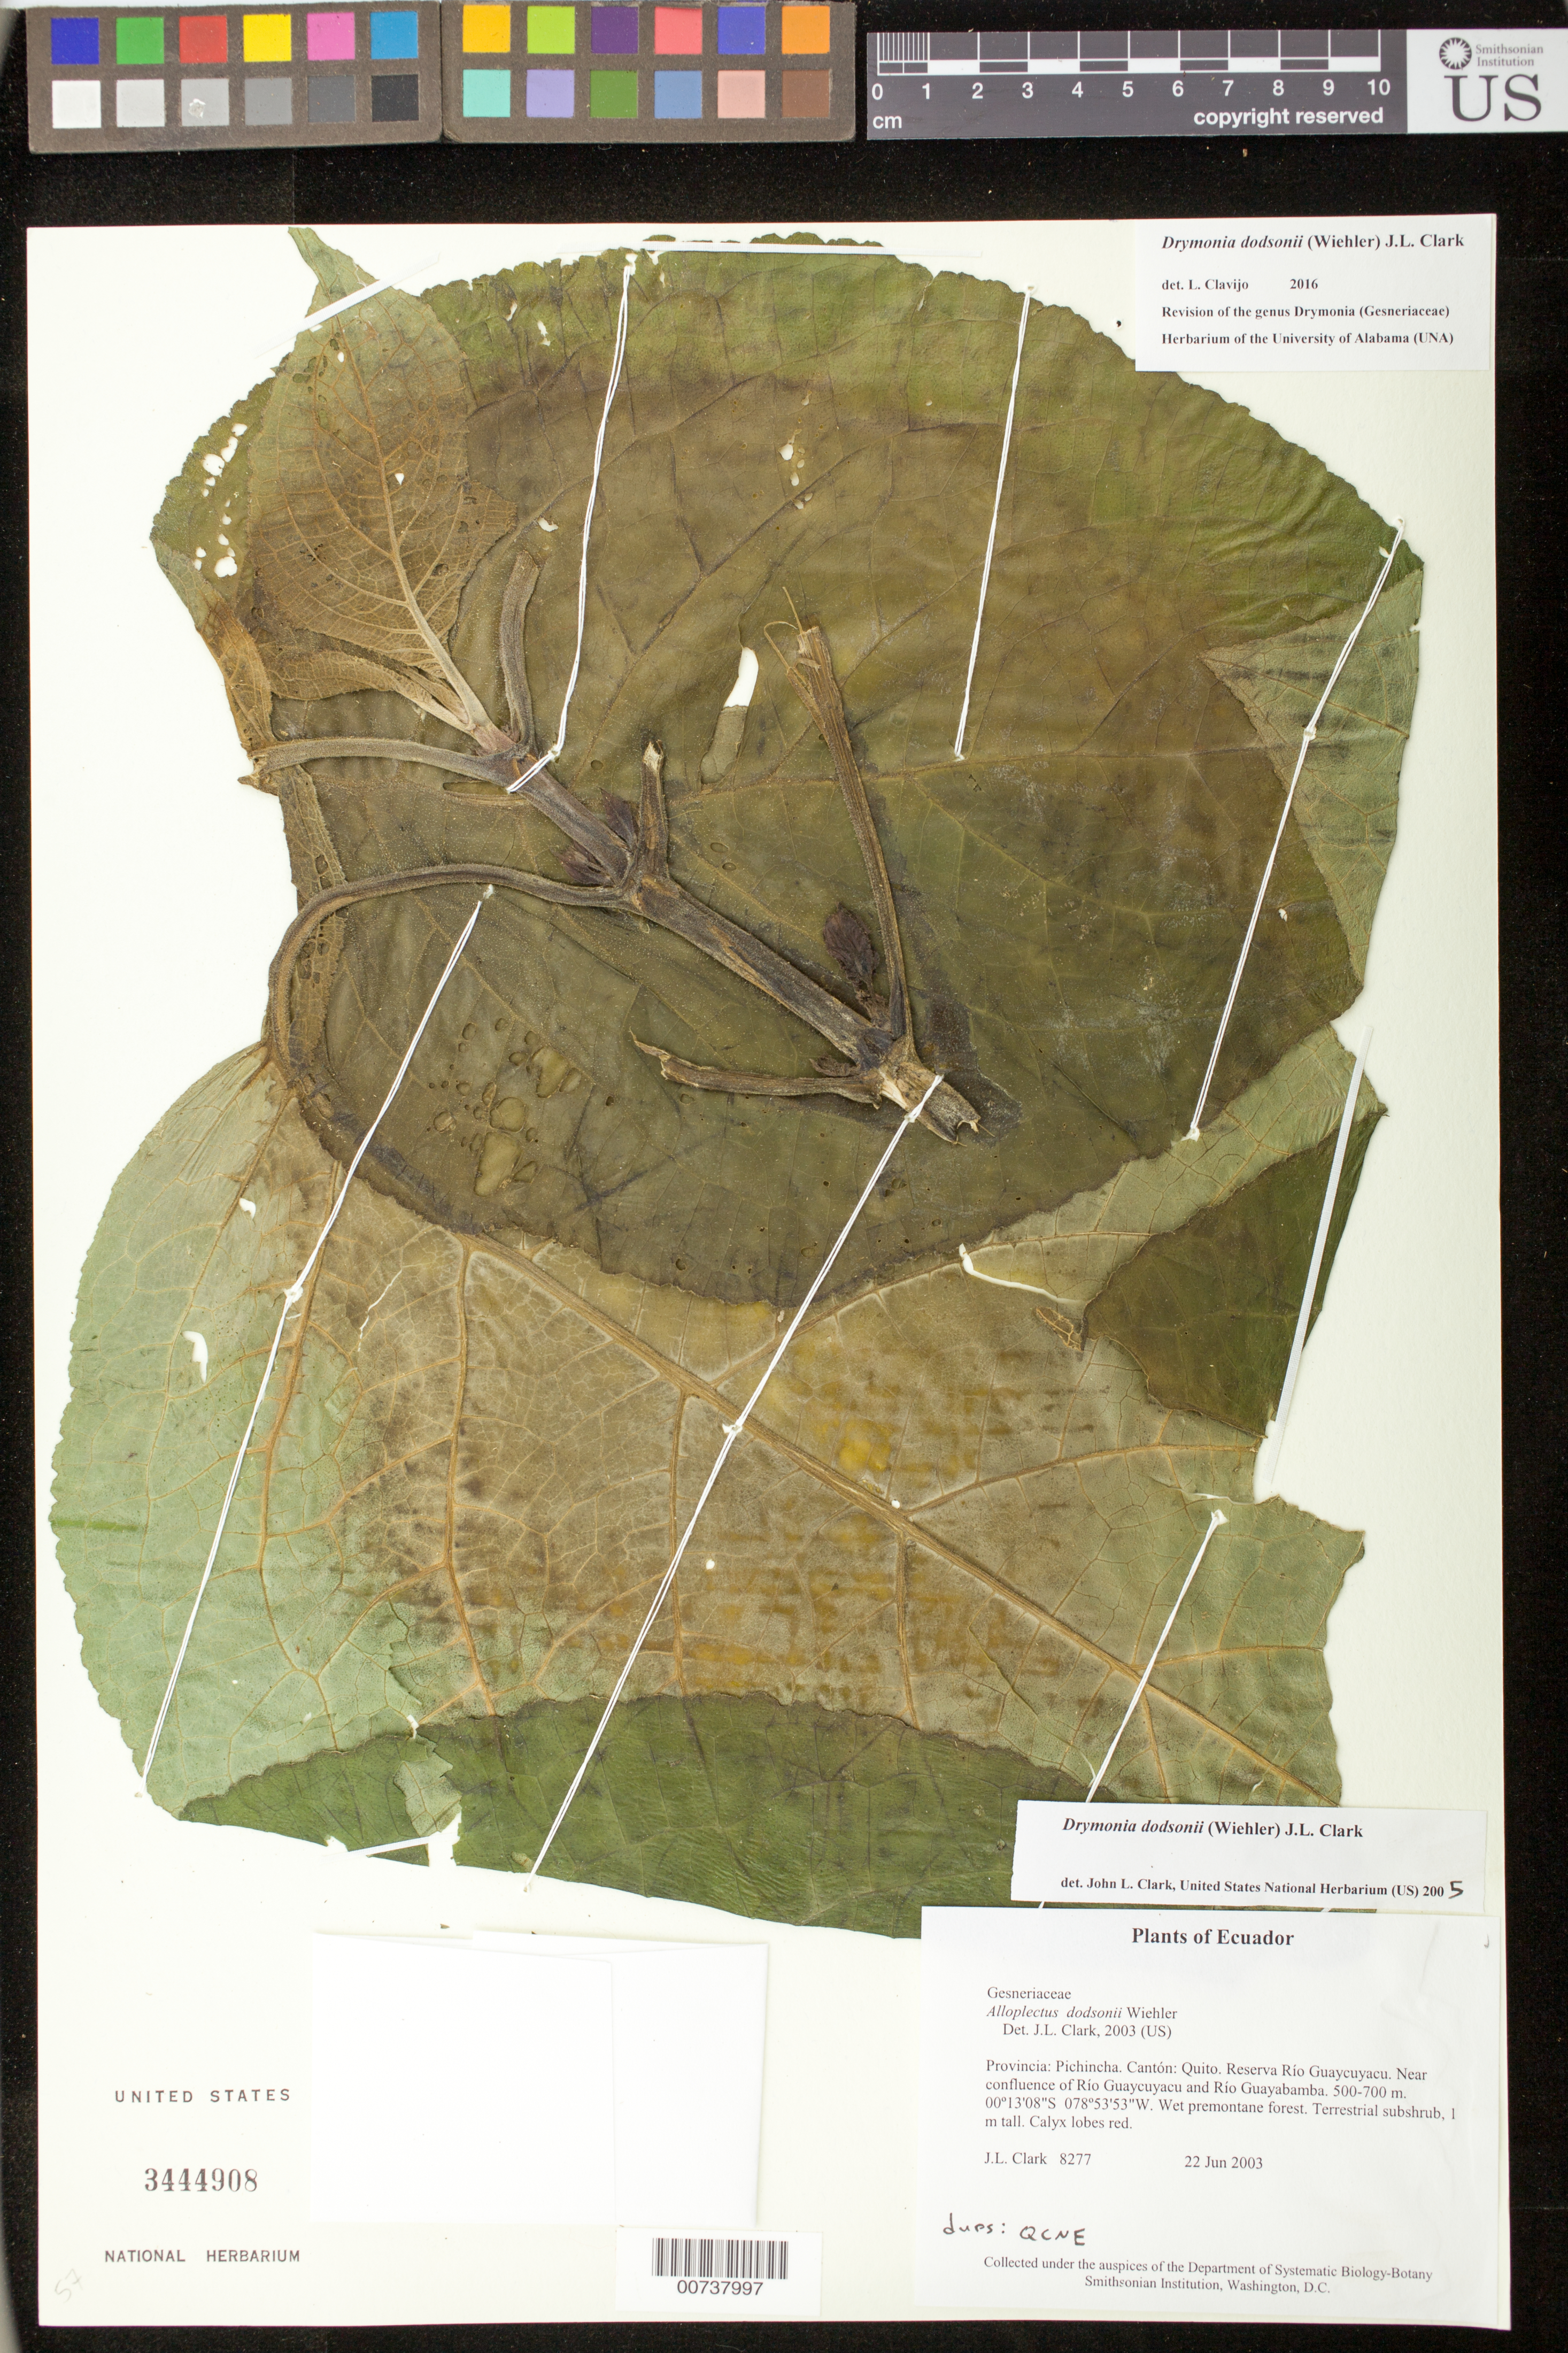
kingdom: Plantae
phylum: Tracheophyta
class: Magnoliopsida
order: Lamiales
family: Gesneriaceae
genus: Drymonia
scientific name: Drymonia dodsonii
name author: (Wiehler) J.L. Clark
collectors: J. L. Clark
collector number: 8277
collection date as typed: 22 Jun 2003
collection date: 2003-06-22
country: Ecuador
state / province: Pichincha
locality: Quito. Reserva Río Guaycuyacu. Near confluence of Río Guaycuyacu and Río Guayabamba.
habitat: Wet premontane forest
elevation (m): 500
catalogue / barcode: US 3444908